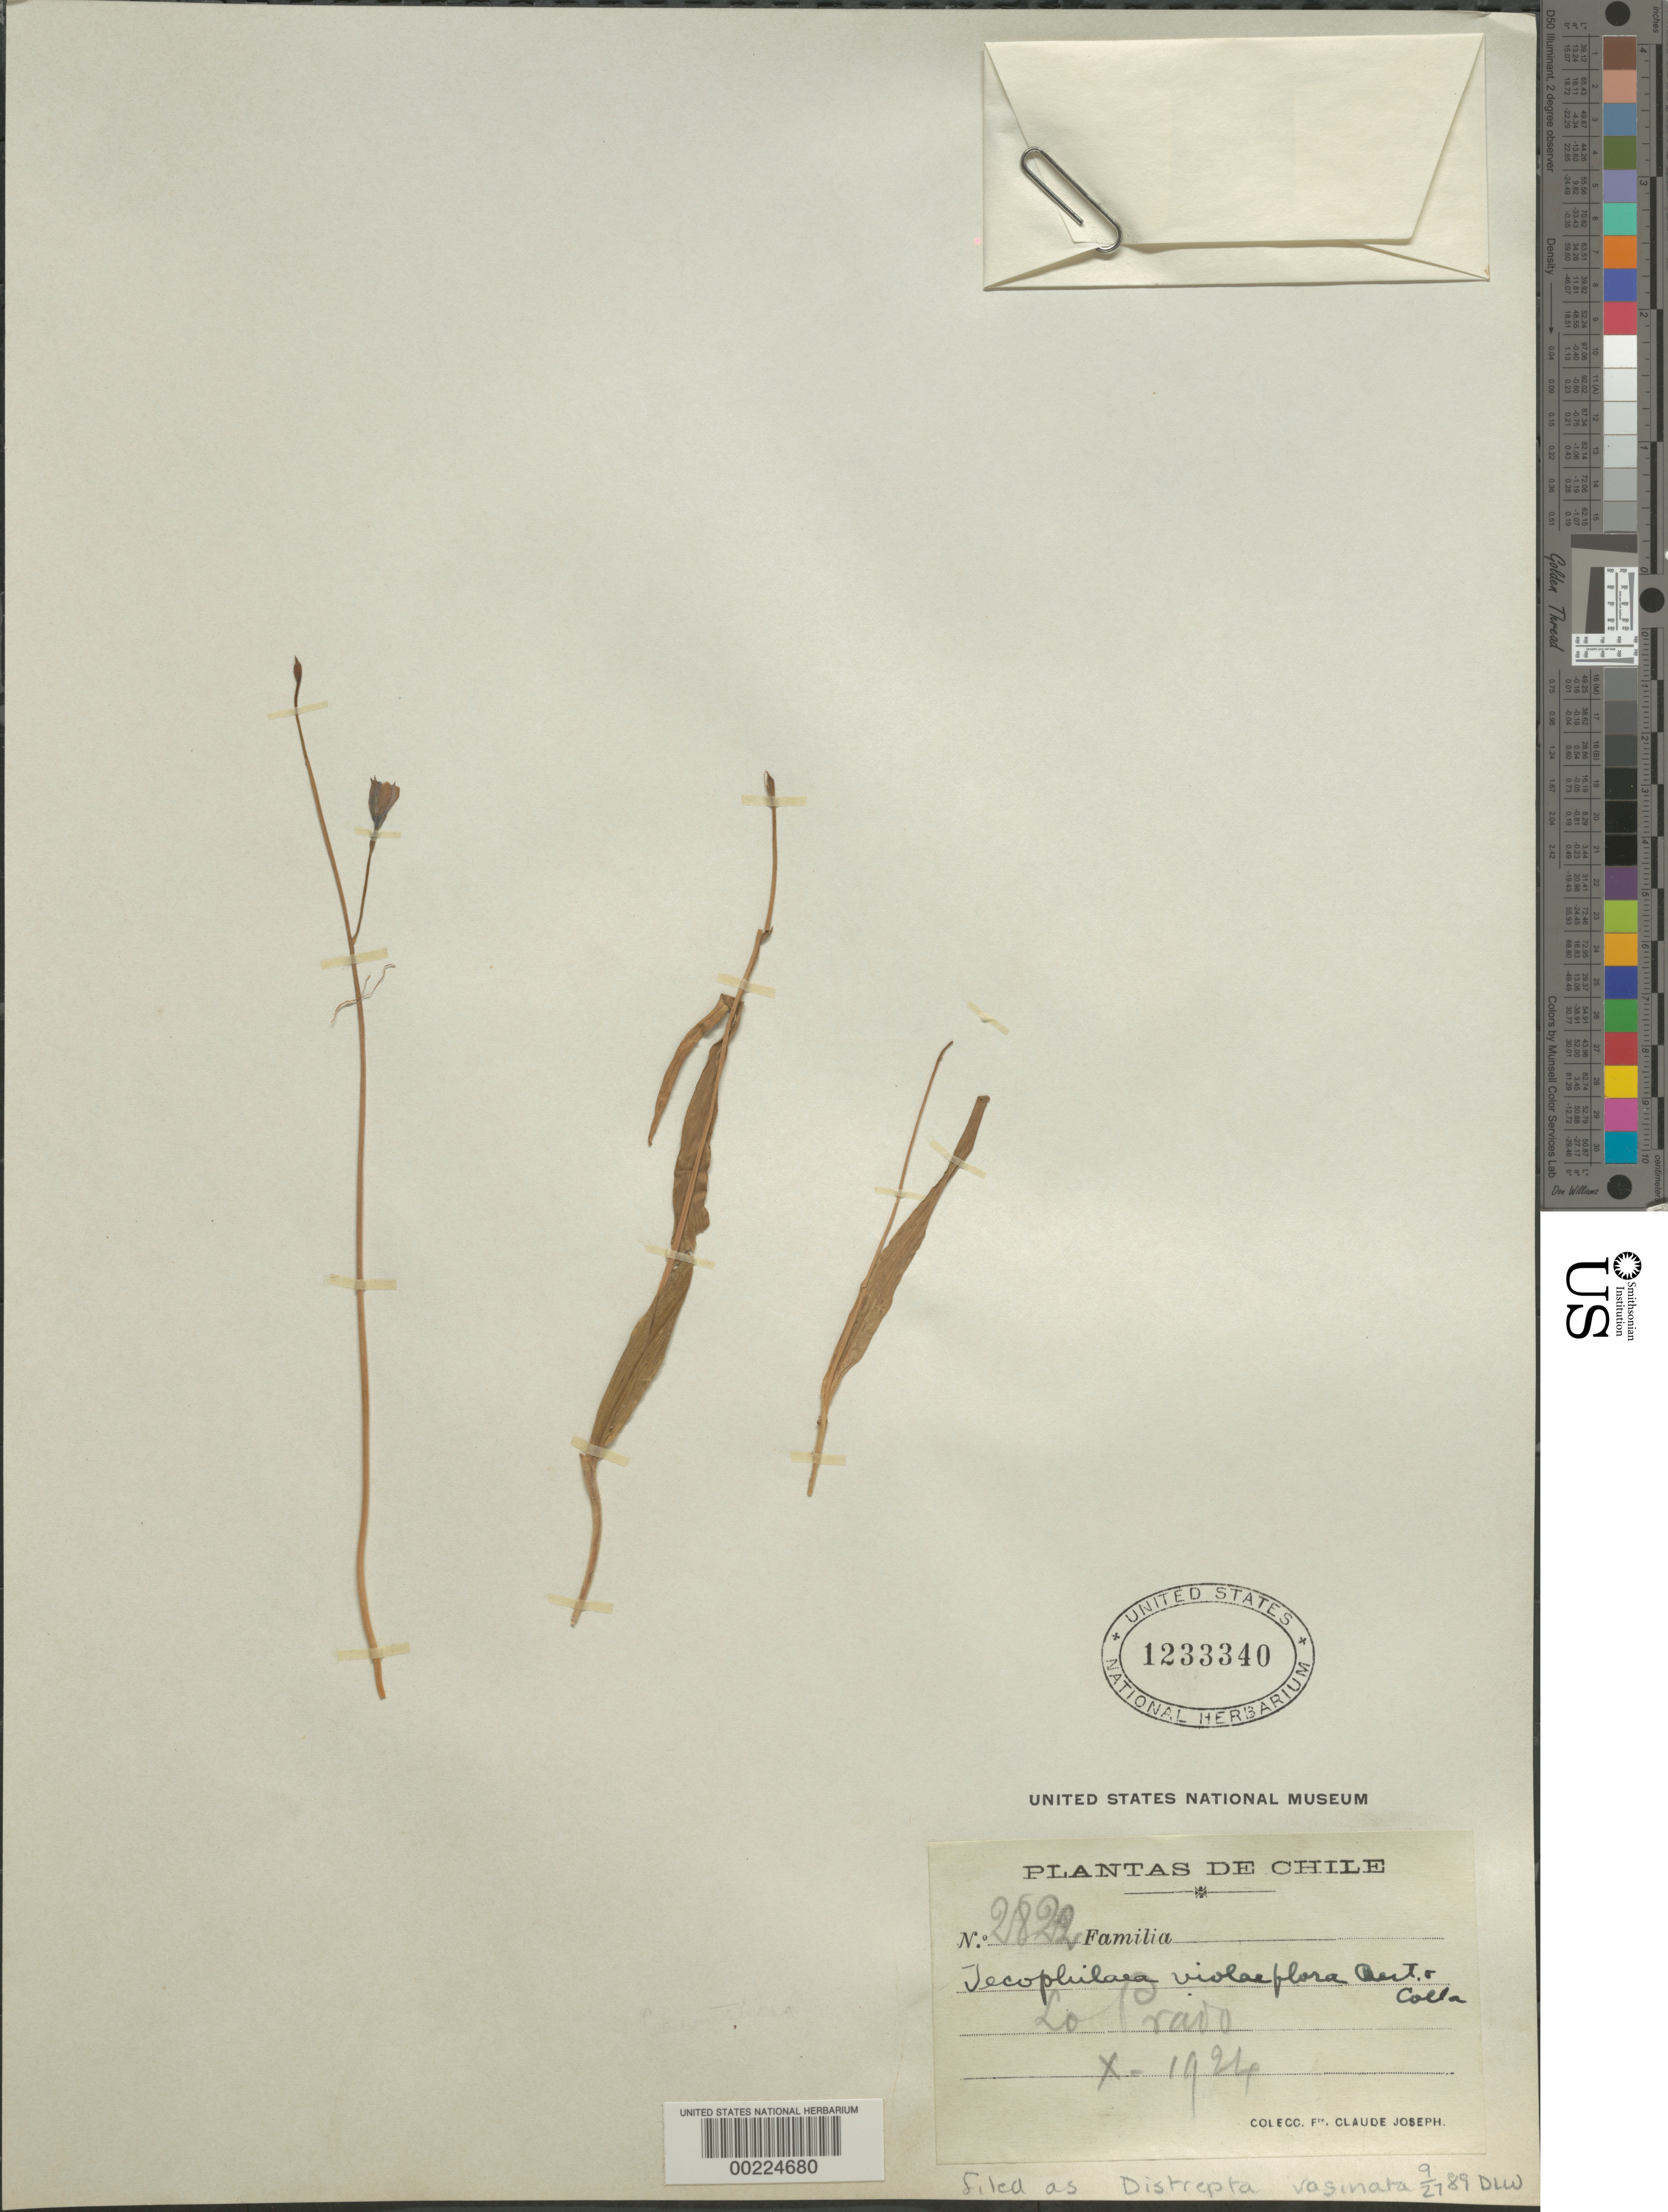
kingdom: Plantae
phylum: Tracheophyta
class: Liliopsida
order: Asparagales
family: Tecophilaeaceae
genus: Tecophilaea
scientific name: Tecophilaea violiflora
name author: Bertero ex Colla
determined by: Strong, Mark T., (BOT), Smithsonian Institution - National Museum of Natural History (UNITED STATES)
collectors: Bro. Claude-Joseph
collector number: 2822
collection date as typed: Oct 1924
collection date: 1924-10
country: Chile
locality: Lo pravo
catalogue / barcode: US 1233340